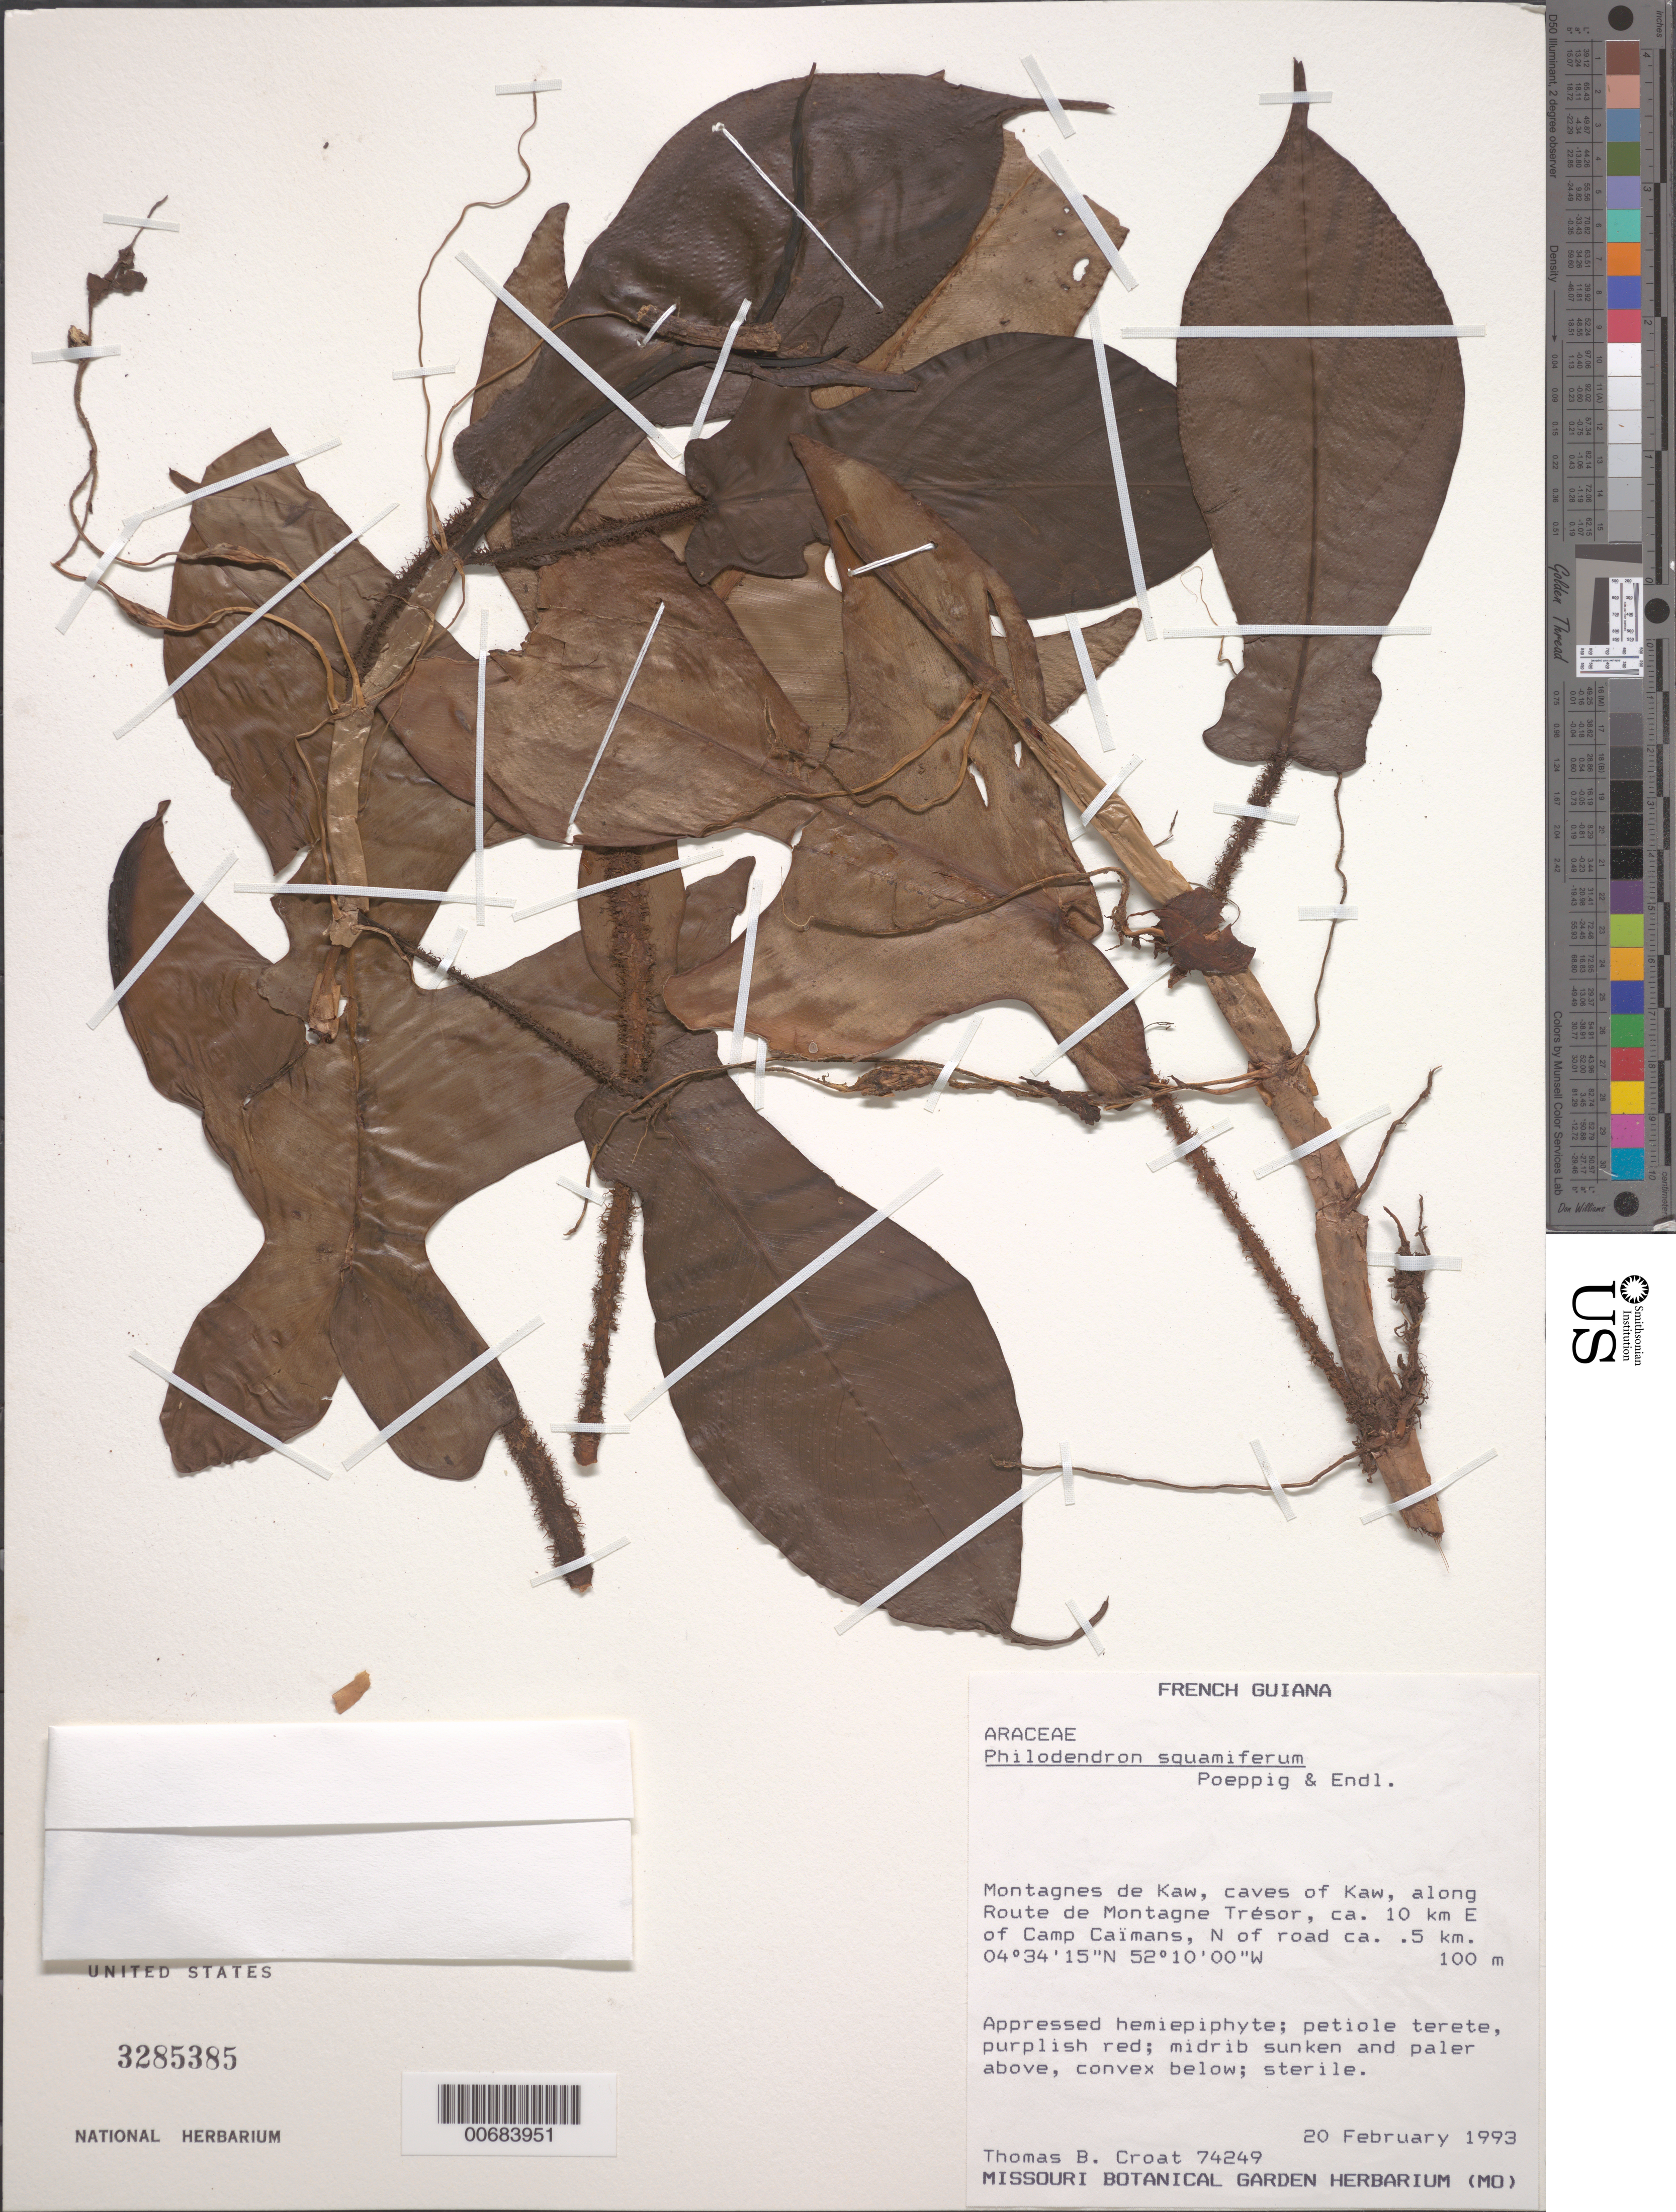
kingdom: Plantae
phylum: Tracheophyta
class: Liliopsida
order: Alismatales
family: Araceae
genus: Philodendron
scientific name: Philodendron squamiferum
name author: Poepp.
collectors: T. B. Croat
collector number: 74249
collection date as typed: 20-Feb-93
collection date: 1993-02-20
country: French Guiana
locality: Montagnes de Kaw, caves of Kaw, along Route de Montagne Tresor, 10 km E of Camp Caimans, N of road ca. 0.5 km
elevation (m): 100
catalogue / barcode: US 3285385